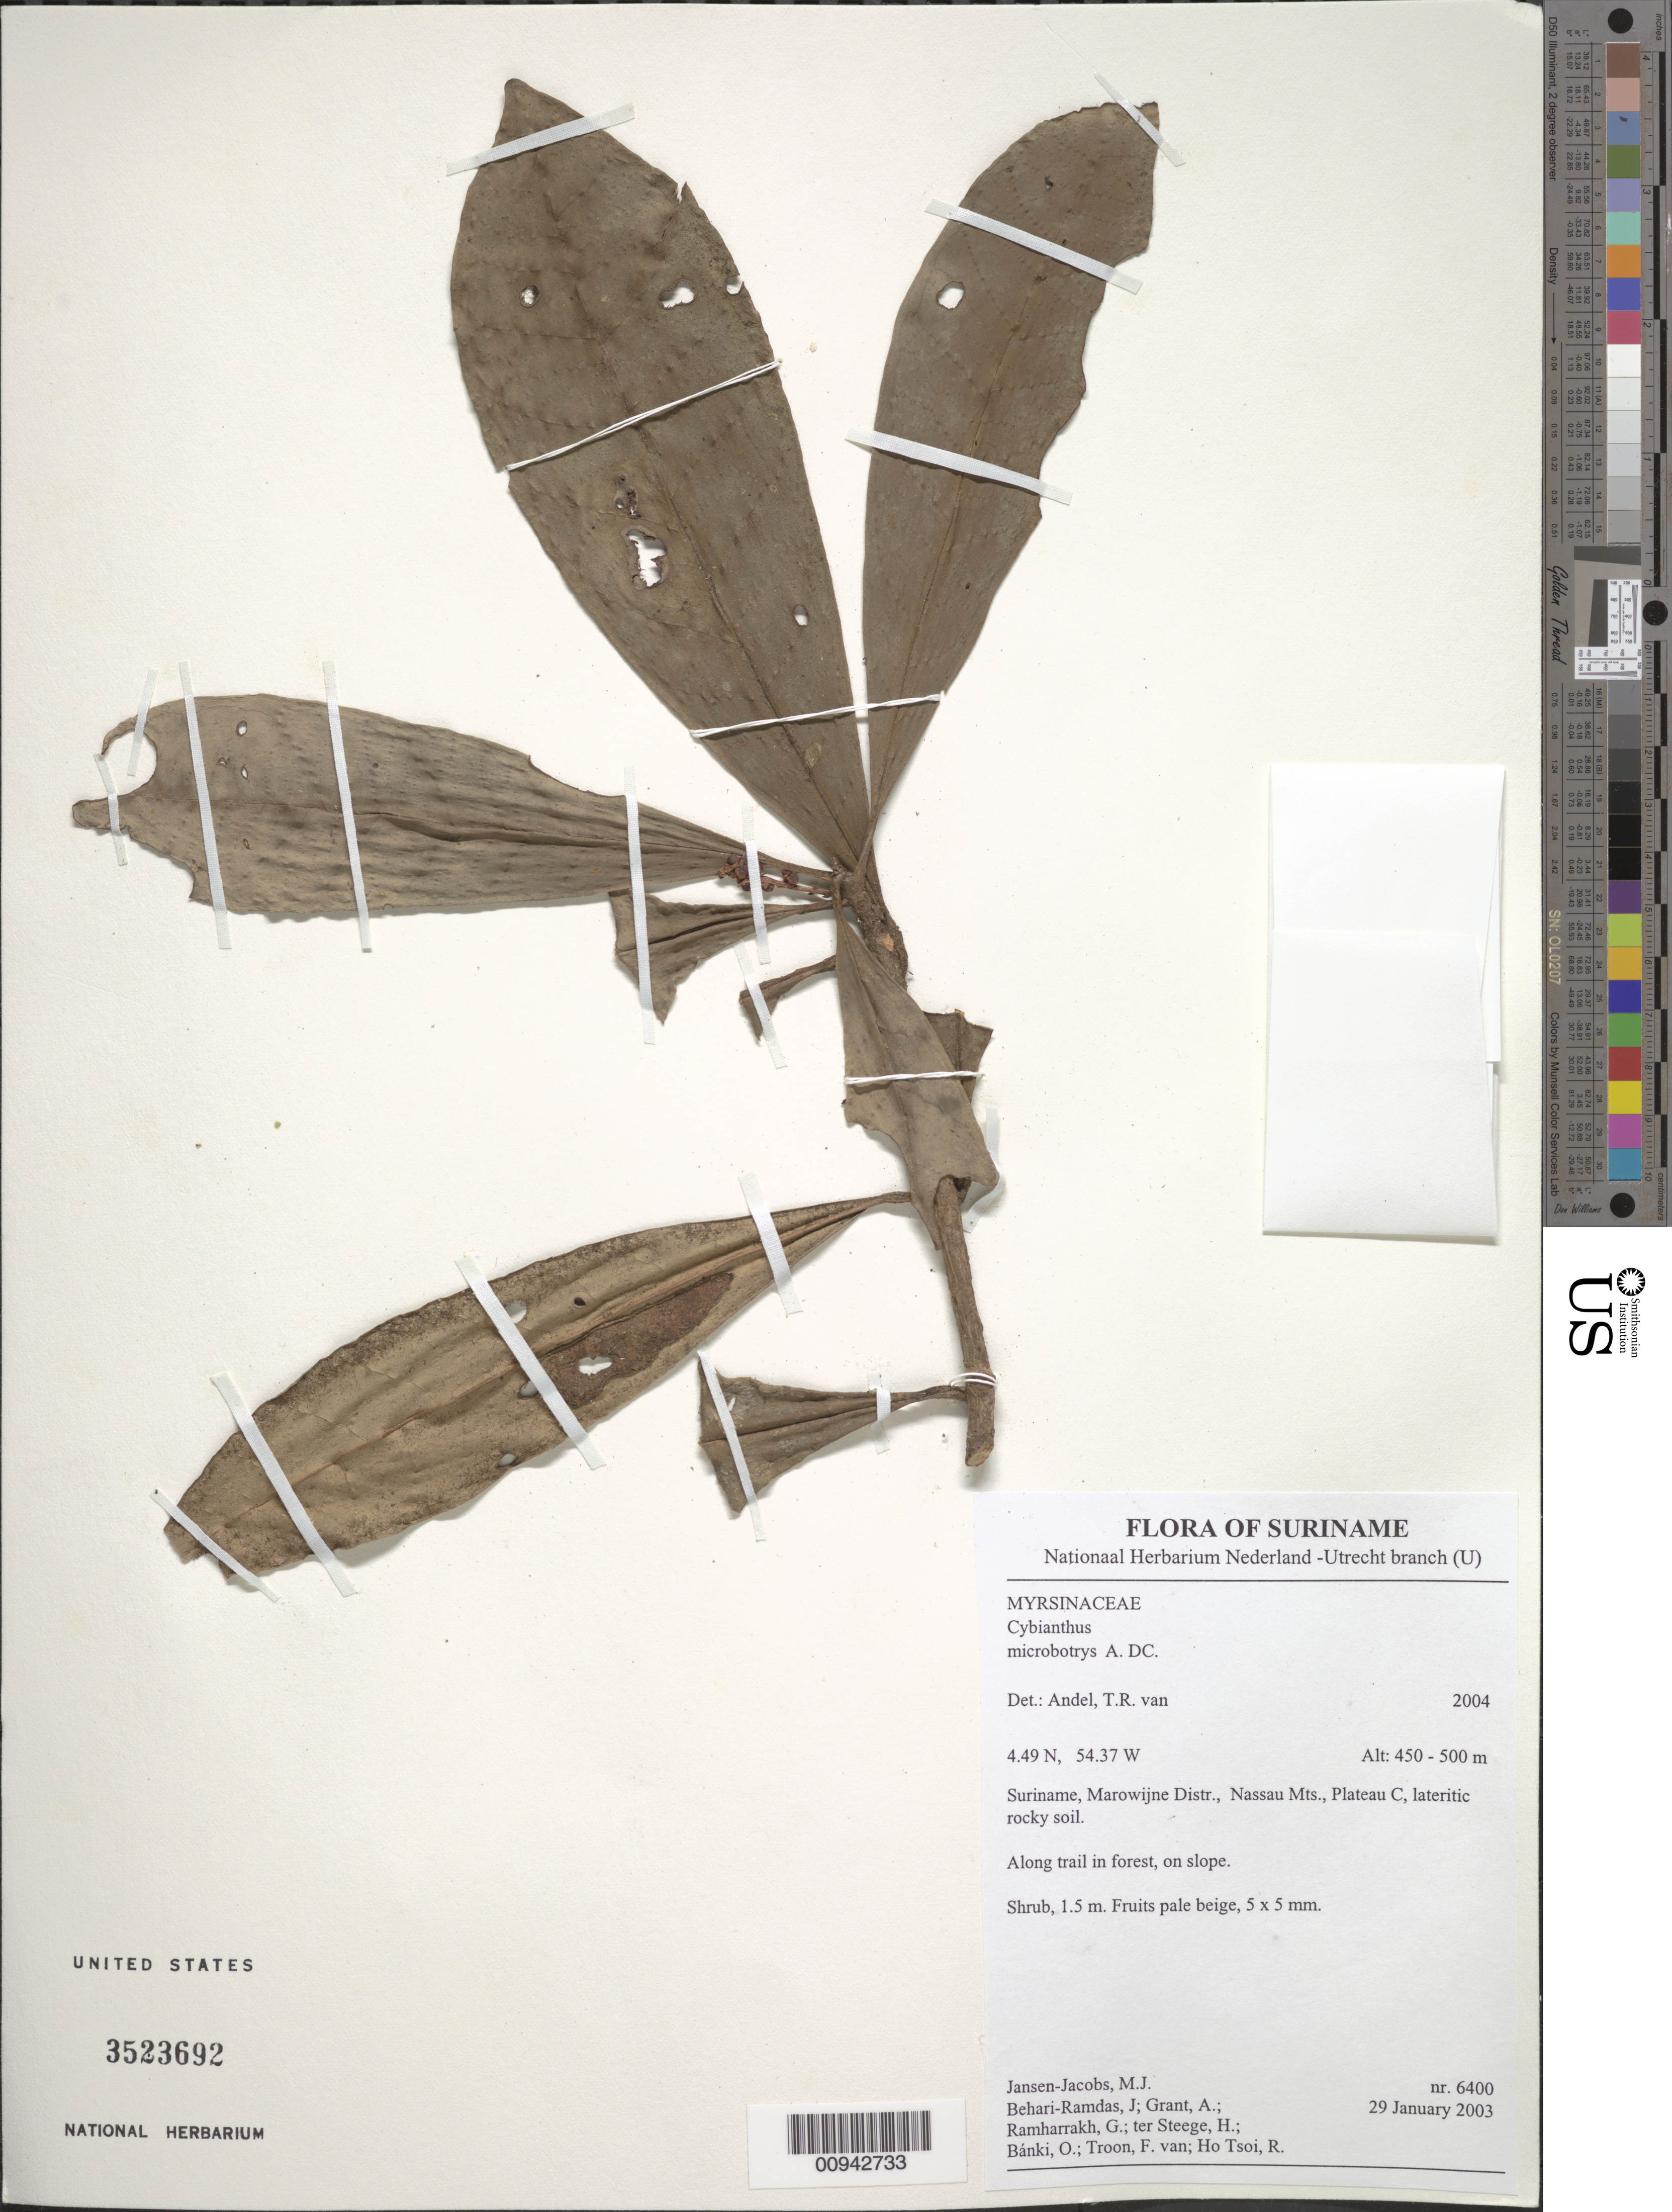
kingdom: Plantae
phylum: Tracheophyta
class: Magnoliopsida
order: Ericales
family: Primulaceae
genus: Cybianthus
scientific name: Cybianthus microbotrys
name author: A. DC.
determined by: Andel, Tinde R. van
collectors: M. J. Jansen-Jacobs, J. Behari-Ramdas, A. Grant, G. Ramharrakh, H. ter Steege, O. Bánki, F. Van Troon & R. Ho Tsoi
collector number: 6400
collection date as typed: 29-Jan-03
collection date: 2003-01-29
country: Suriname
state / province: Marowijne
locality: Nassau Mts., Plateau C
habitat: Lateritic rocky soil. Along trail in forest, on slope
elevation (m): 450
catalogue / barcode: US 3523692